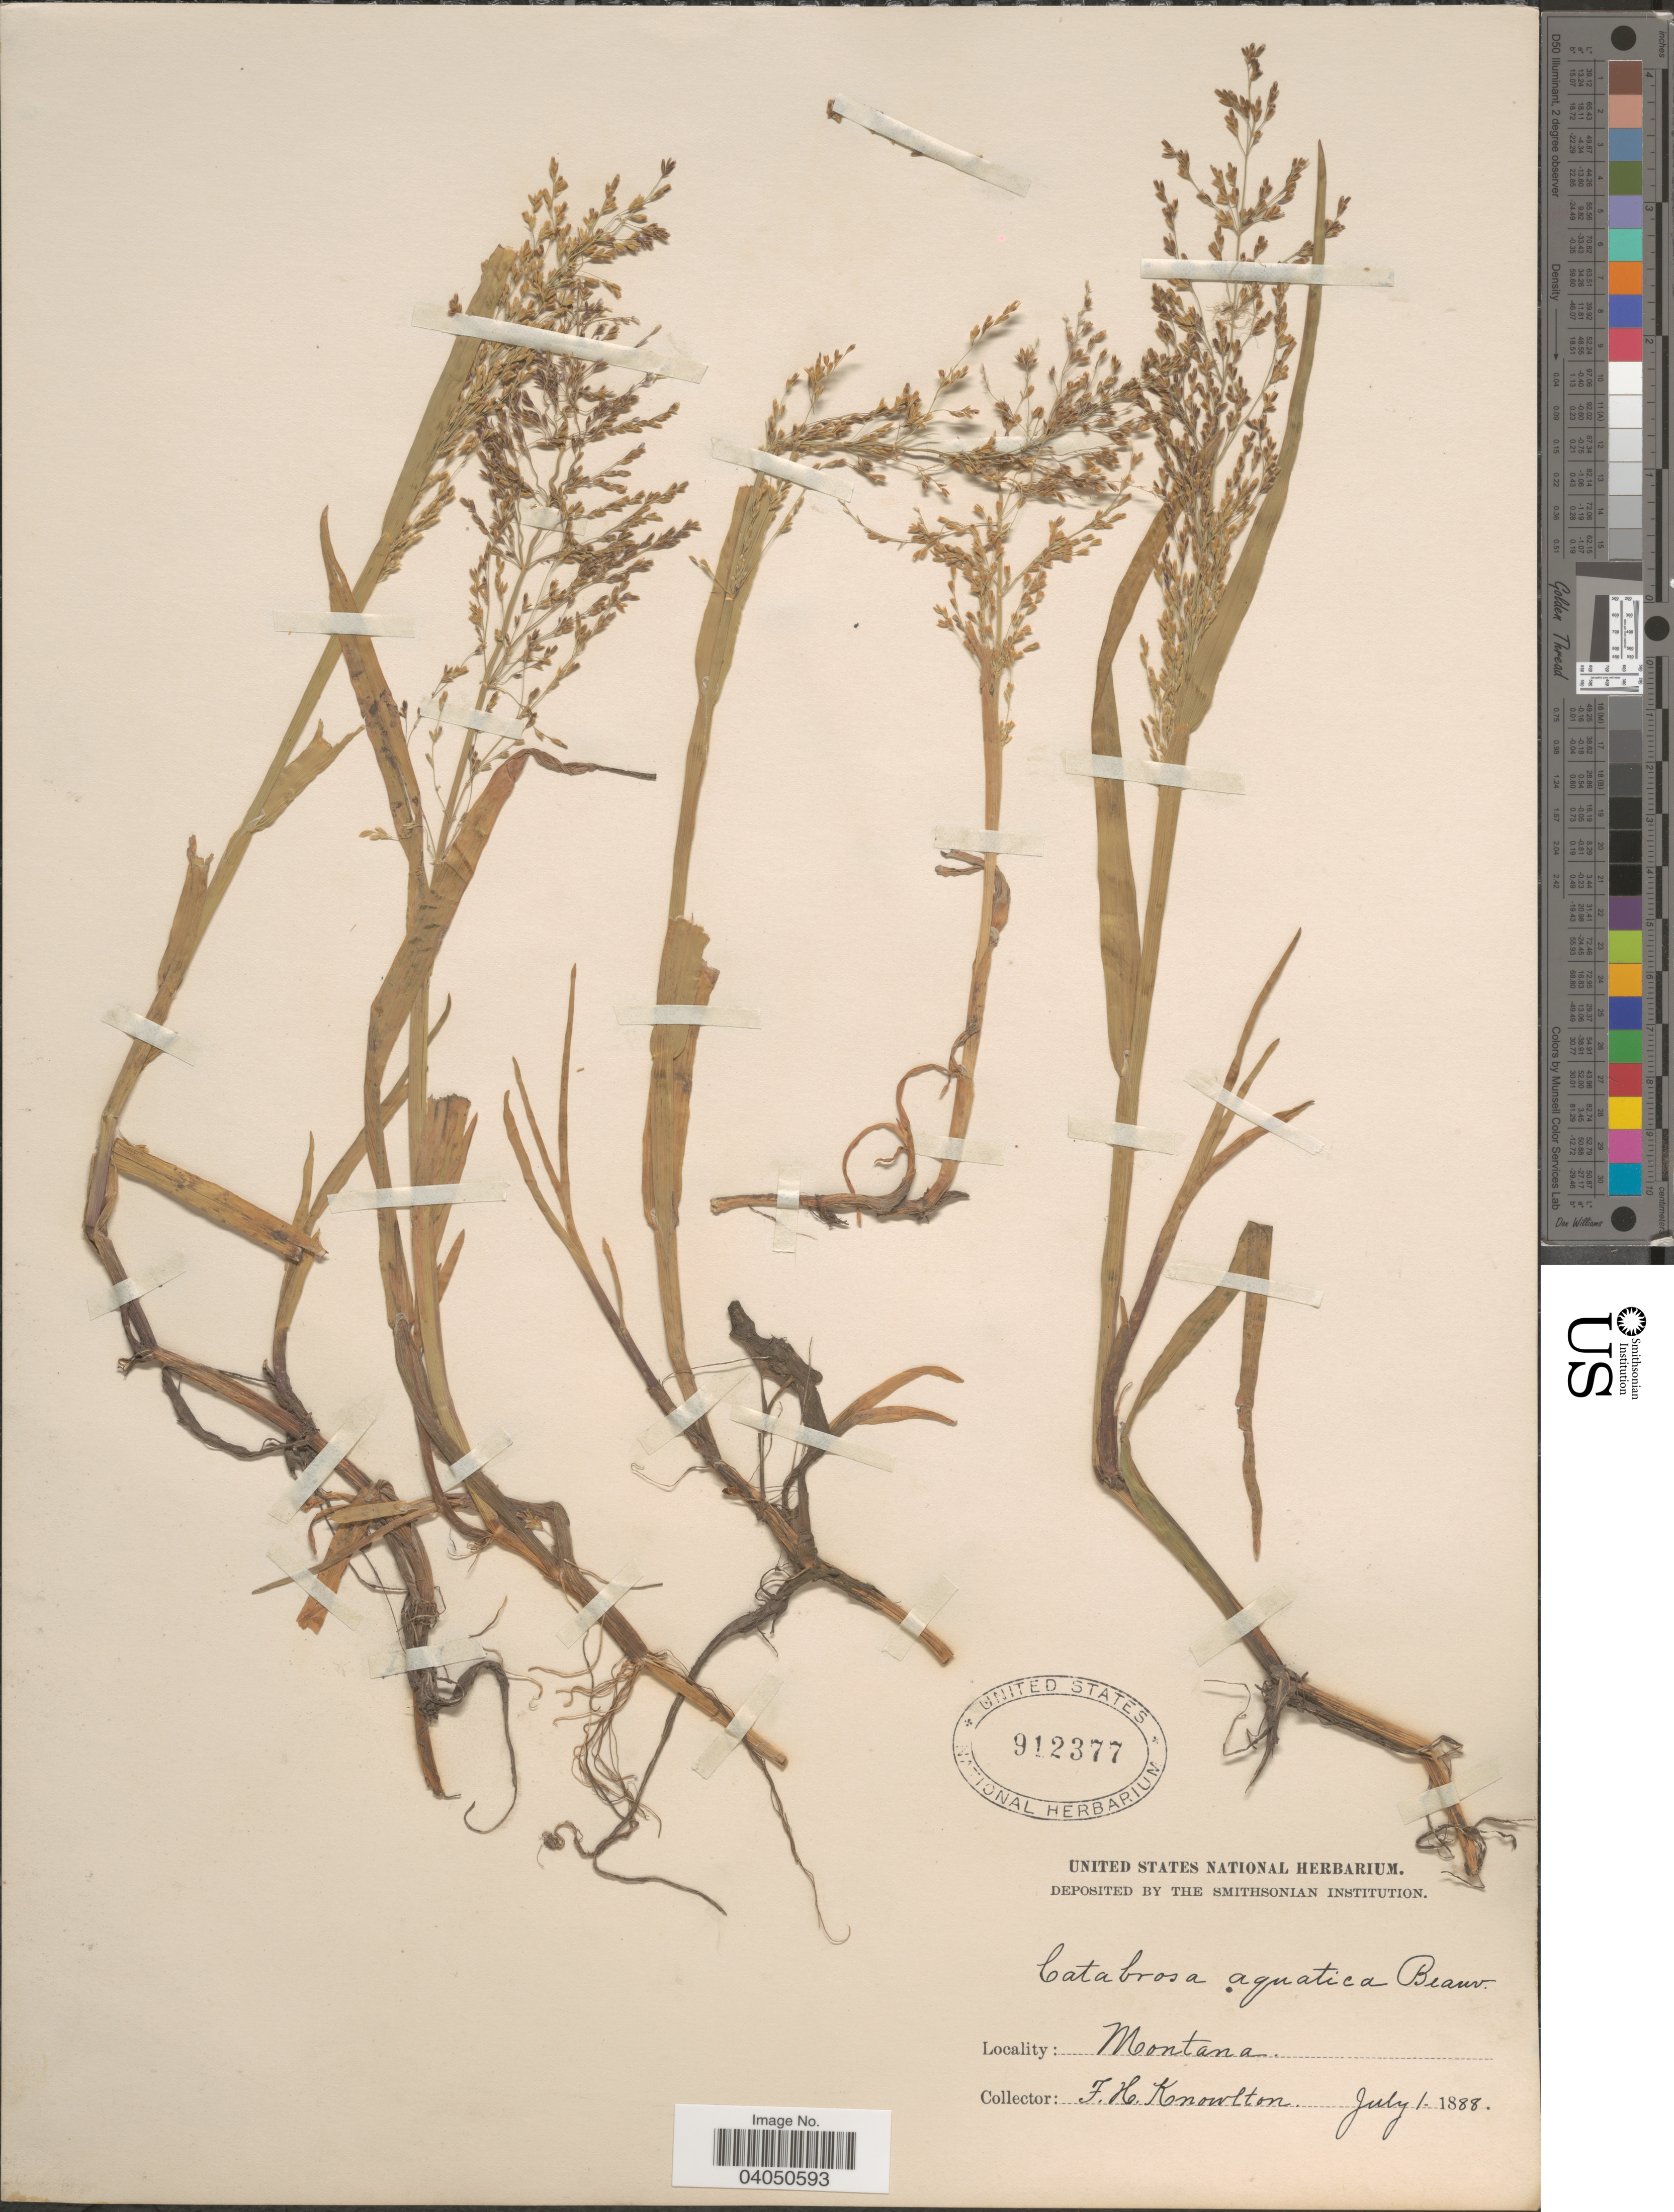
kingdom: Plantae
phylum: Tracheophyta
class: Liliopsida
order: Poales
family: Poaceae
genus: Catabrosa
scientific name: Catabrosa aquatica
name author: (L.) P. Beauv.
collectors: F. H. Knowlton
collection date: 1888-07-01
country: United States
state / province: Montana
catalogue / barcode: US 912377